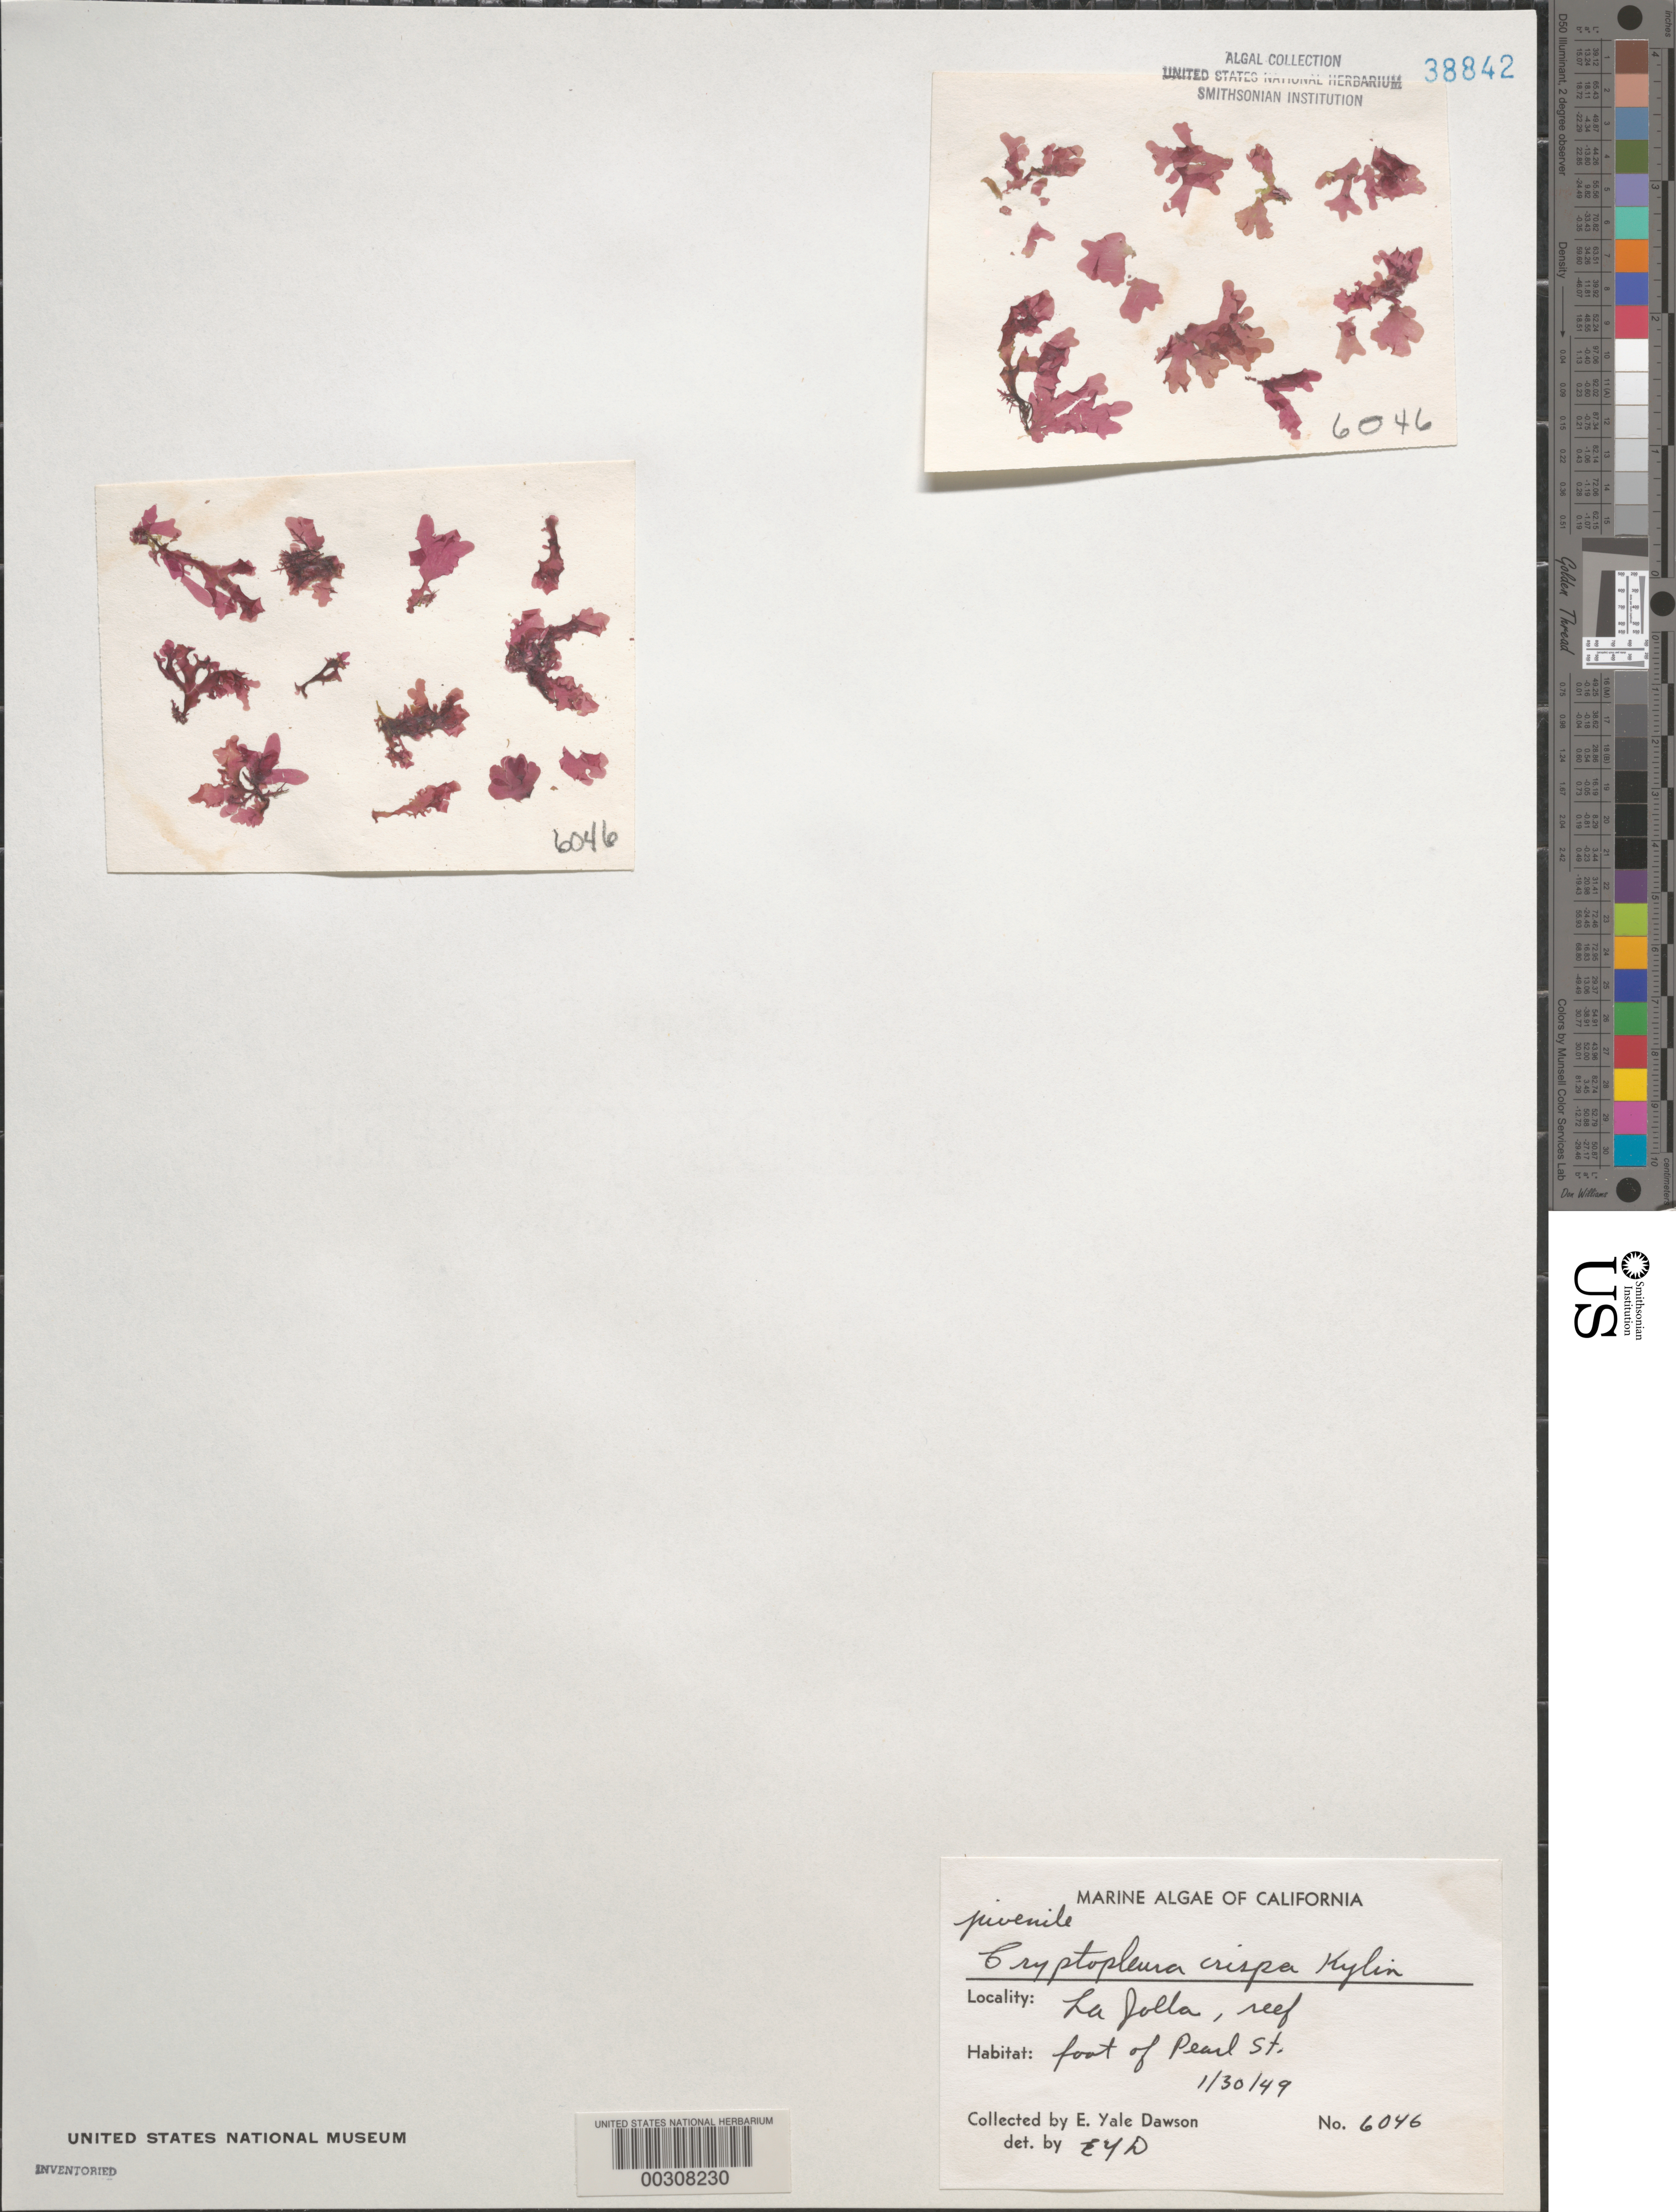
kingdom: Plantae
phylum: Rhodophyta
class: Florideophyceae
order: Ceramiales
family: Delesseriaceae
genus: Cryptopleura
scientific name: Cryptopleura crispa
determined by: Dawson, E. Y.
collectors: E. Y. Dawson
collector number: EYD 6046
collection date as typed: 30 Jan 1949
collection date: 1949-01-30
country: United States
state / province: California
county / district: San Diego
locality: La Jolla, reef at foot of Pearl Street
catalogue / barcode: US 38842